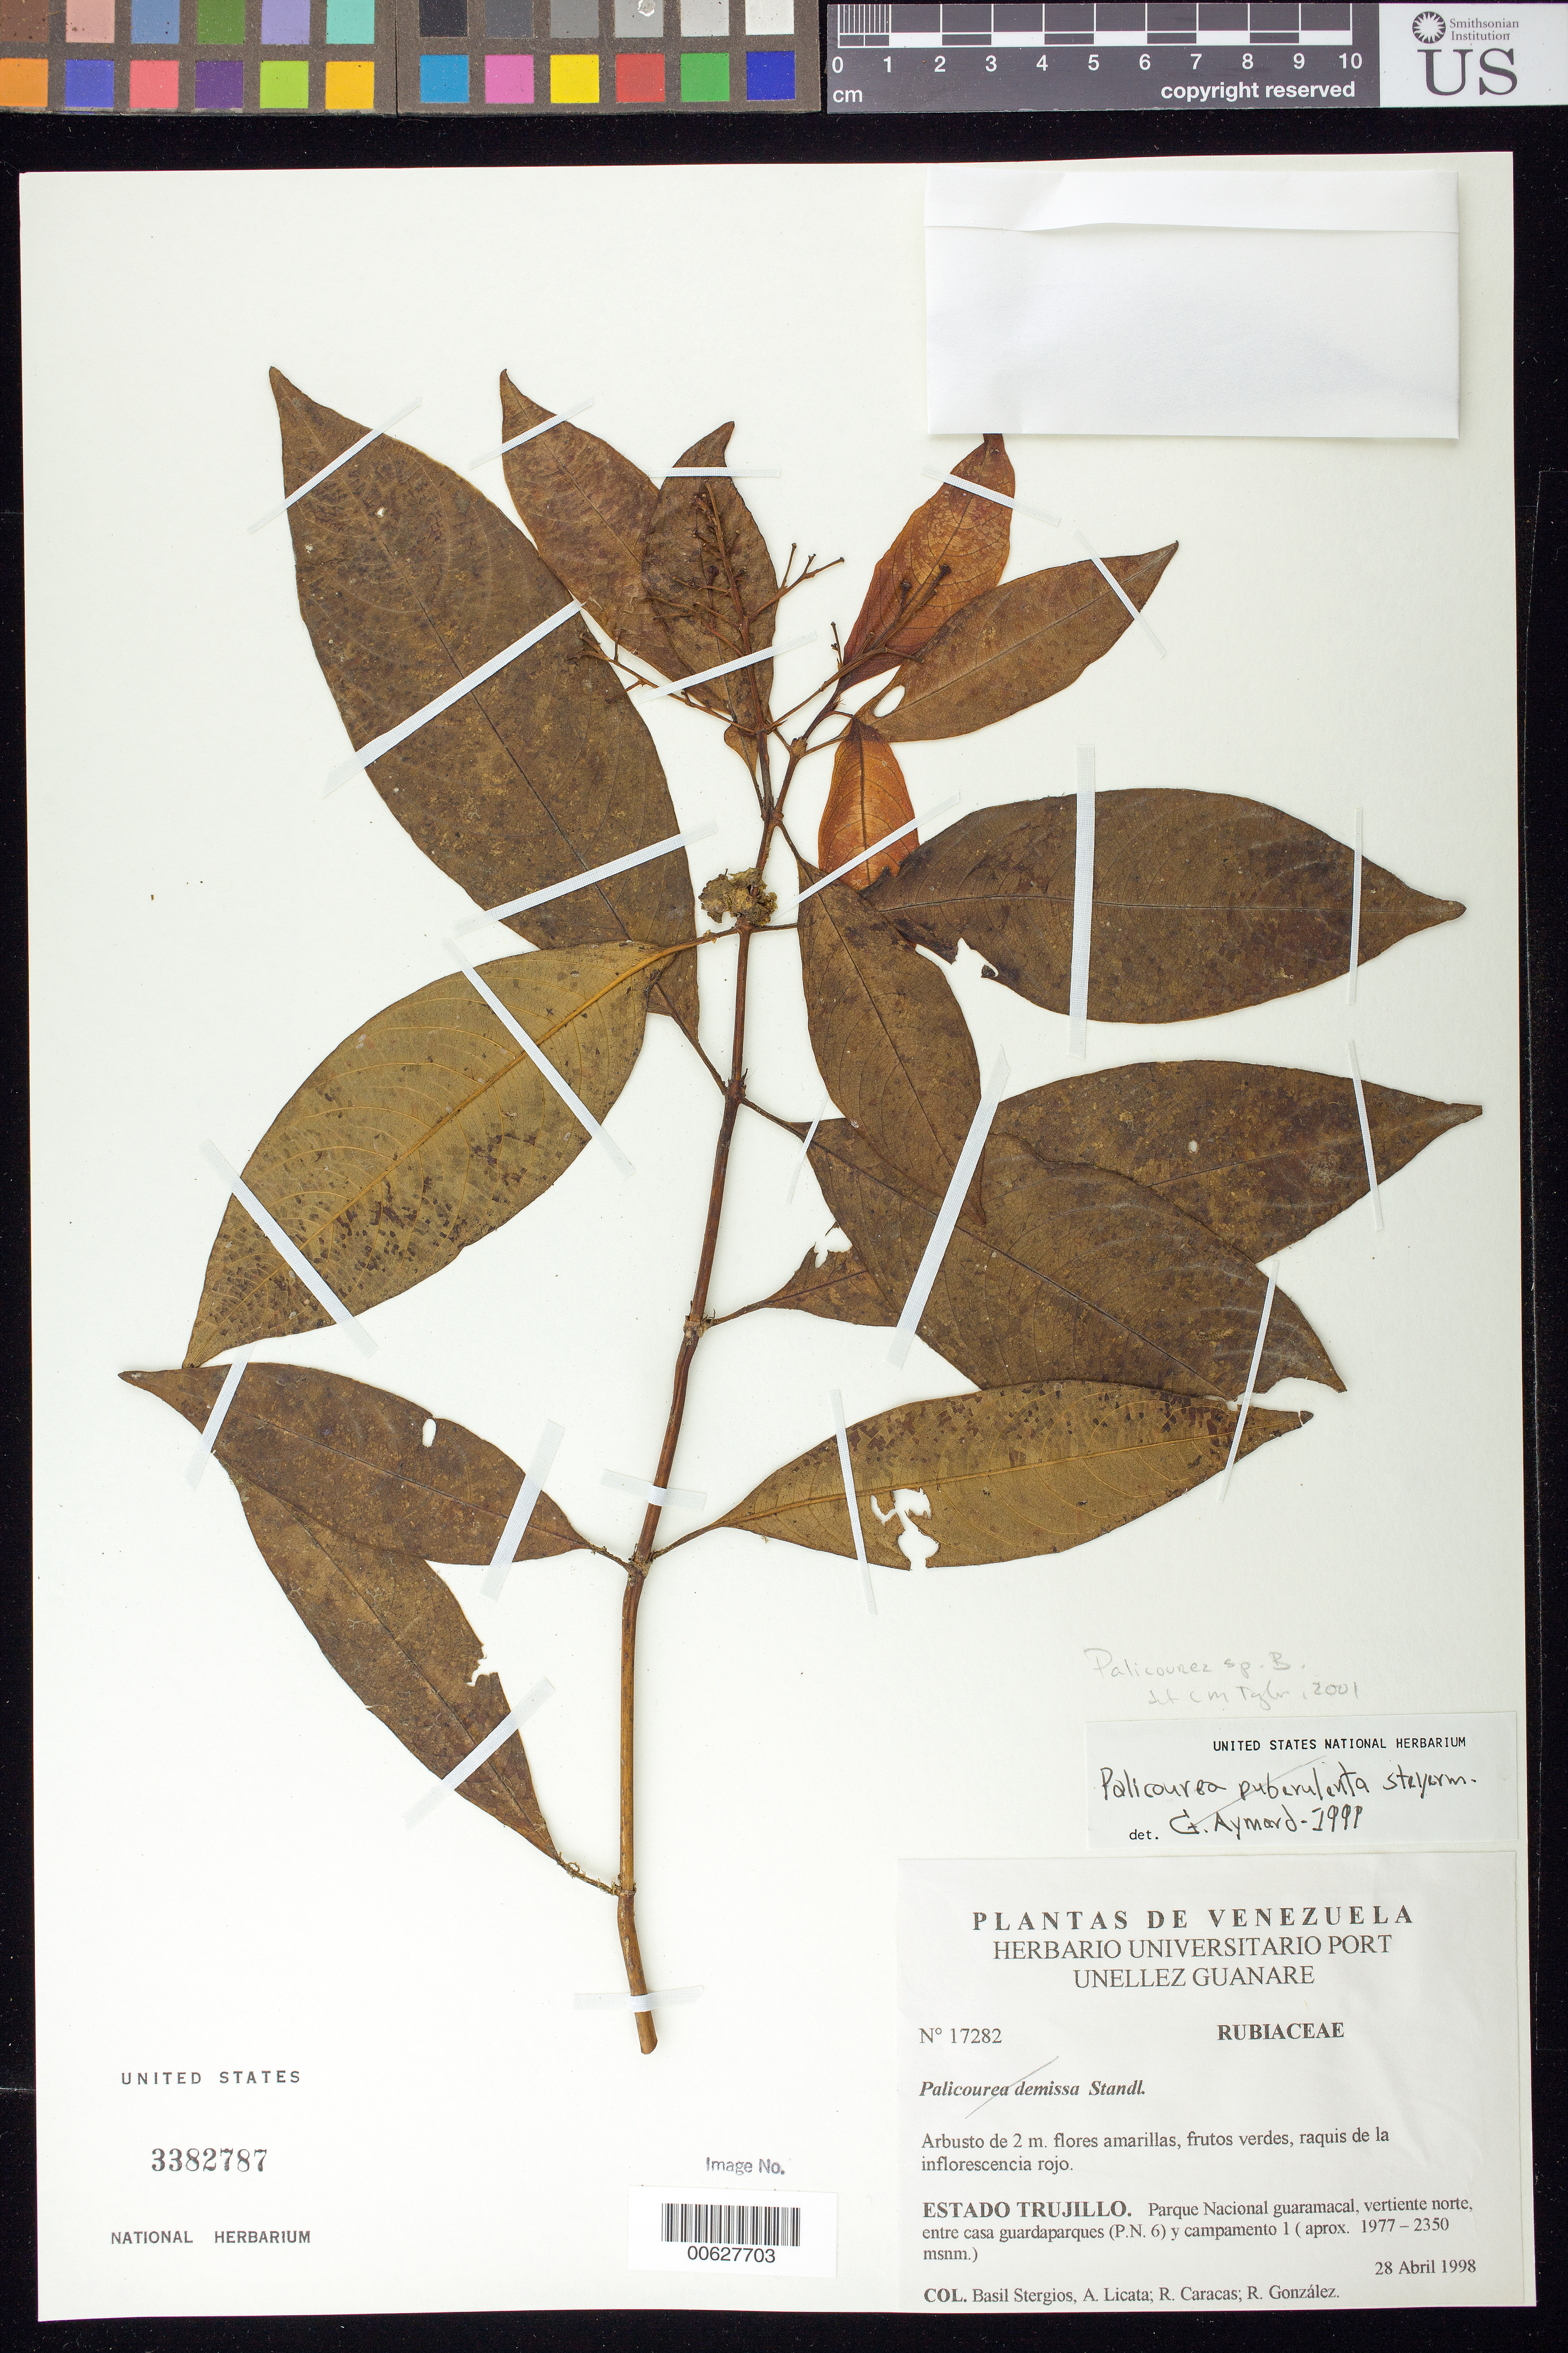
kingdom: Plantae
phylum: Tracheophyta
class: Magnoliopsida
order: Gentianales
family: Rubiaceae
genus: Palicourea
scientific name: Palicourea sp. b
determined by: Taylor, Charlotte M.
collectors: B. G. Stergios, A. Licata, R. Caracas & R. González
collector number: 17282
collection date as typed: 28 Apr 1998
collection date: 1998-04-28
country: Venezuela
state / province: Trujillo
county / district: Boconó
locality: Parque Nacional Guaramacal, vertiente N, entre casa guardaparques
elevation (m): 1977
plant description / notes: PORT, US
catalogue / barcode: US 3382787